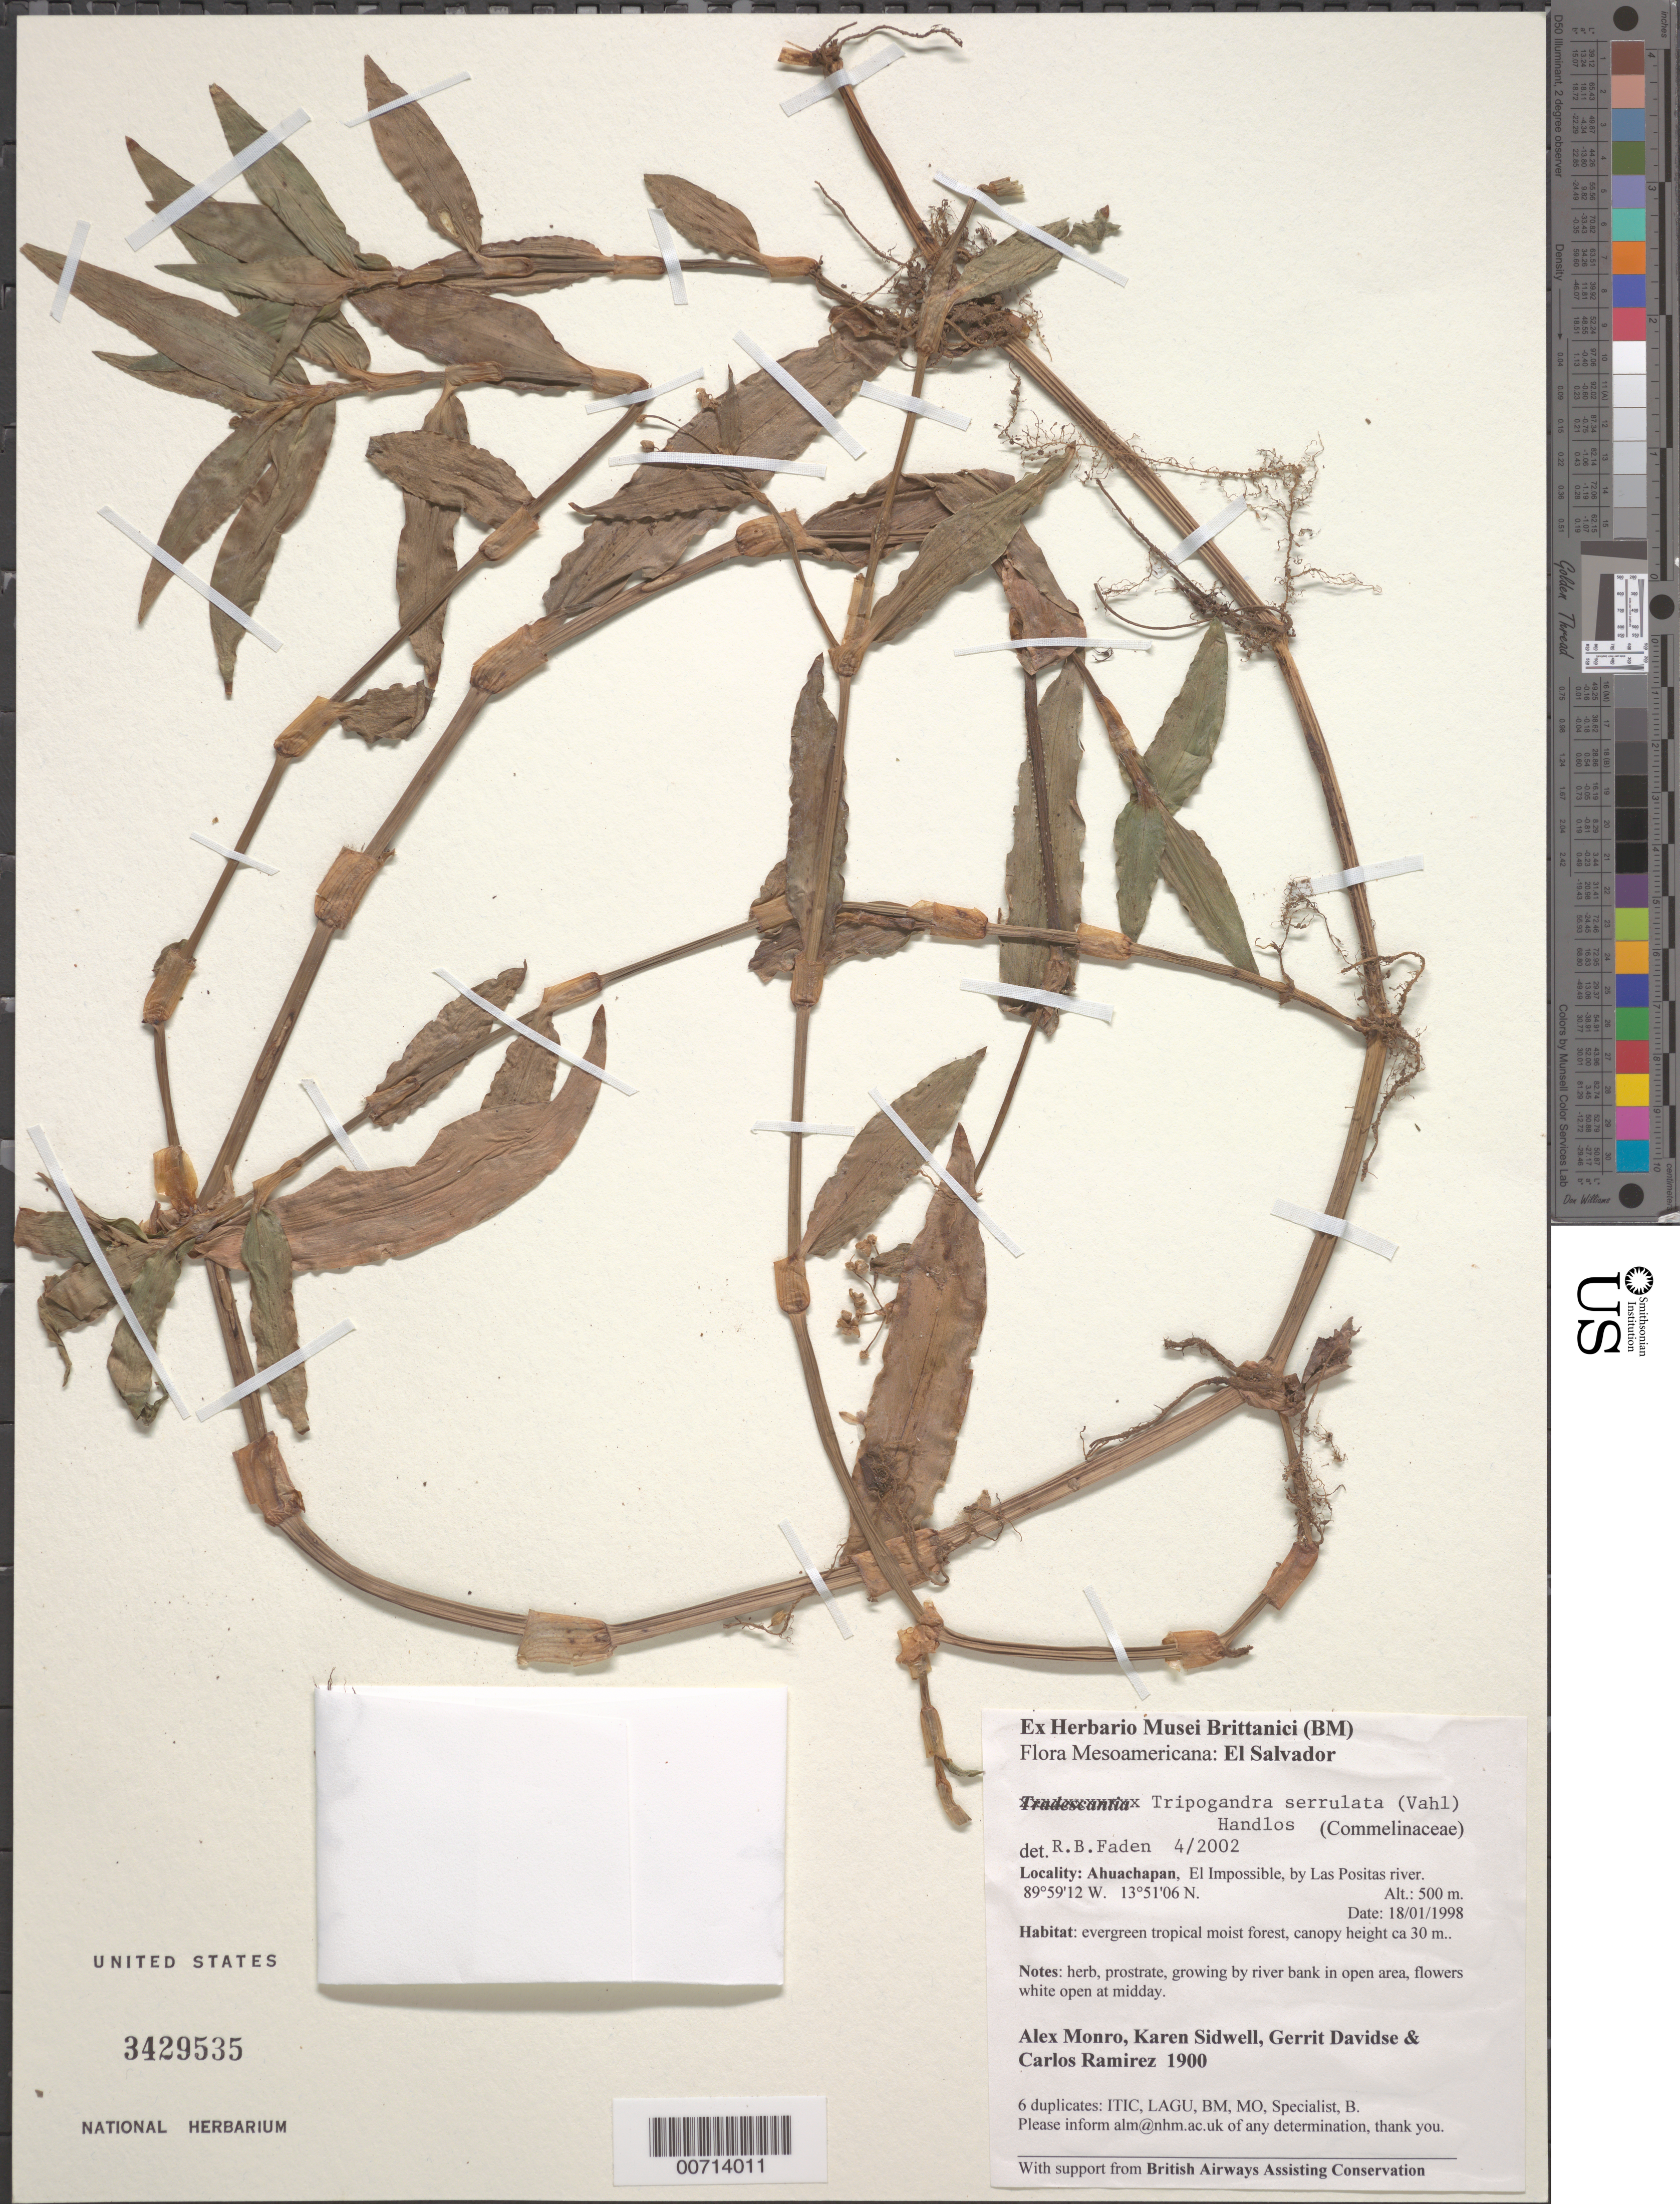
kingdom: Plantae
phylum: Tracheophyta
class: Liliopsida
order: Commelinales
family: Commelinaceae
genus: Tripogandra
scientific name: Tripogandra serrulata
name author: (Vahl) Handlos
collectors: A. K. Monro, K. Sidwell, G. Davidse & C. Ramirez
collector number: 1900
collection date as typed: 18 Jan 1998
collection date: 1998-01-18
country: El Salvador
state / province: Ahuachapán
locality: Las Positas River.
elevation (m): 500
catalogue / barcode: US 3429535